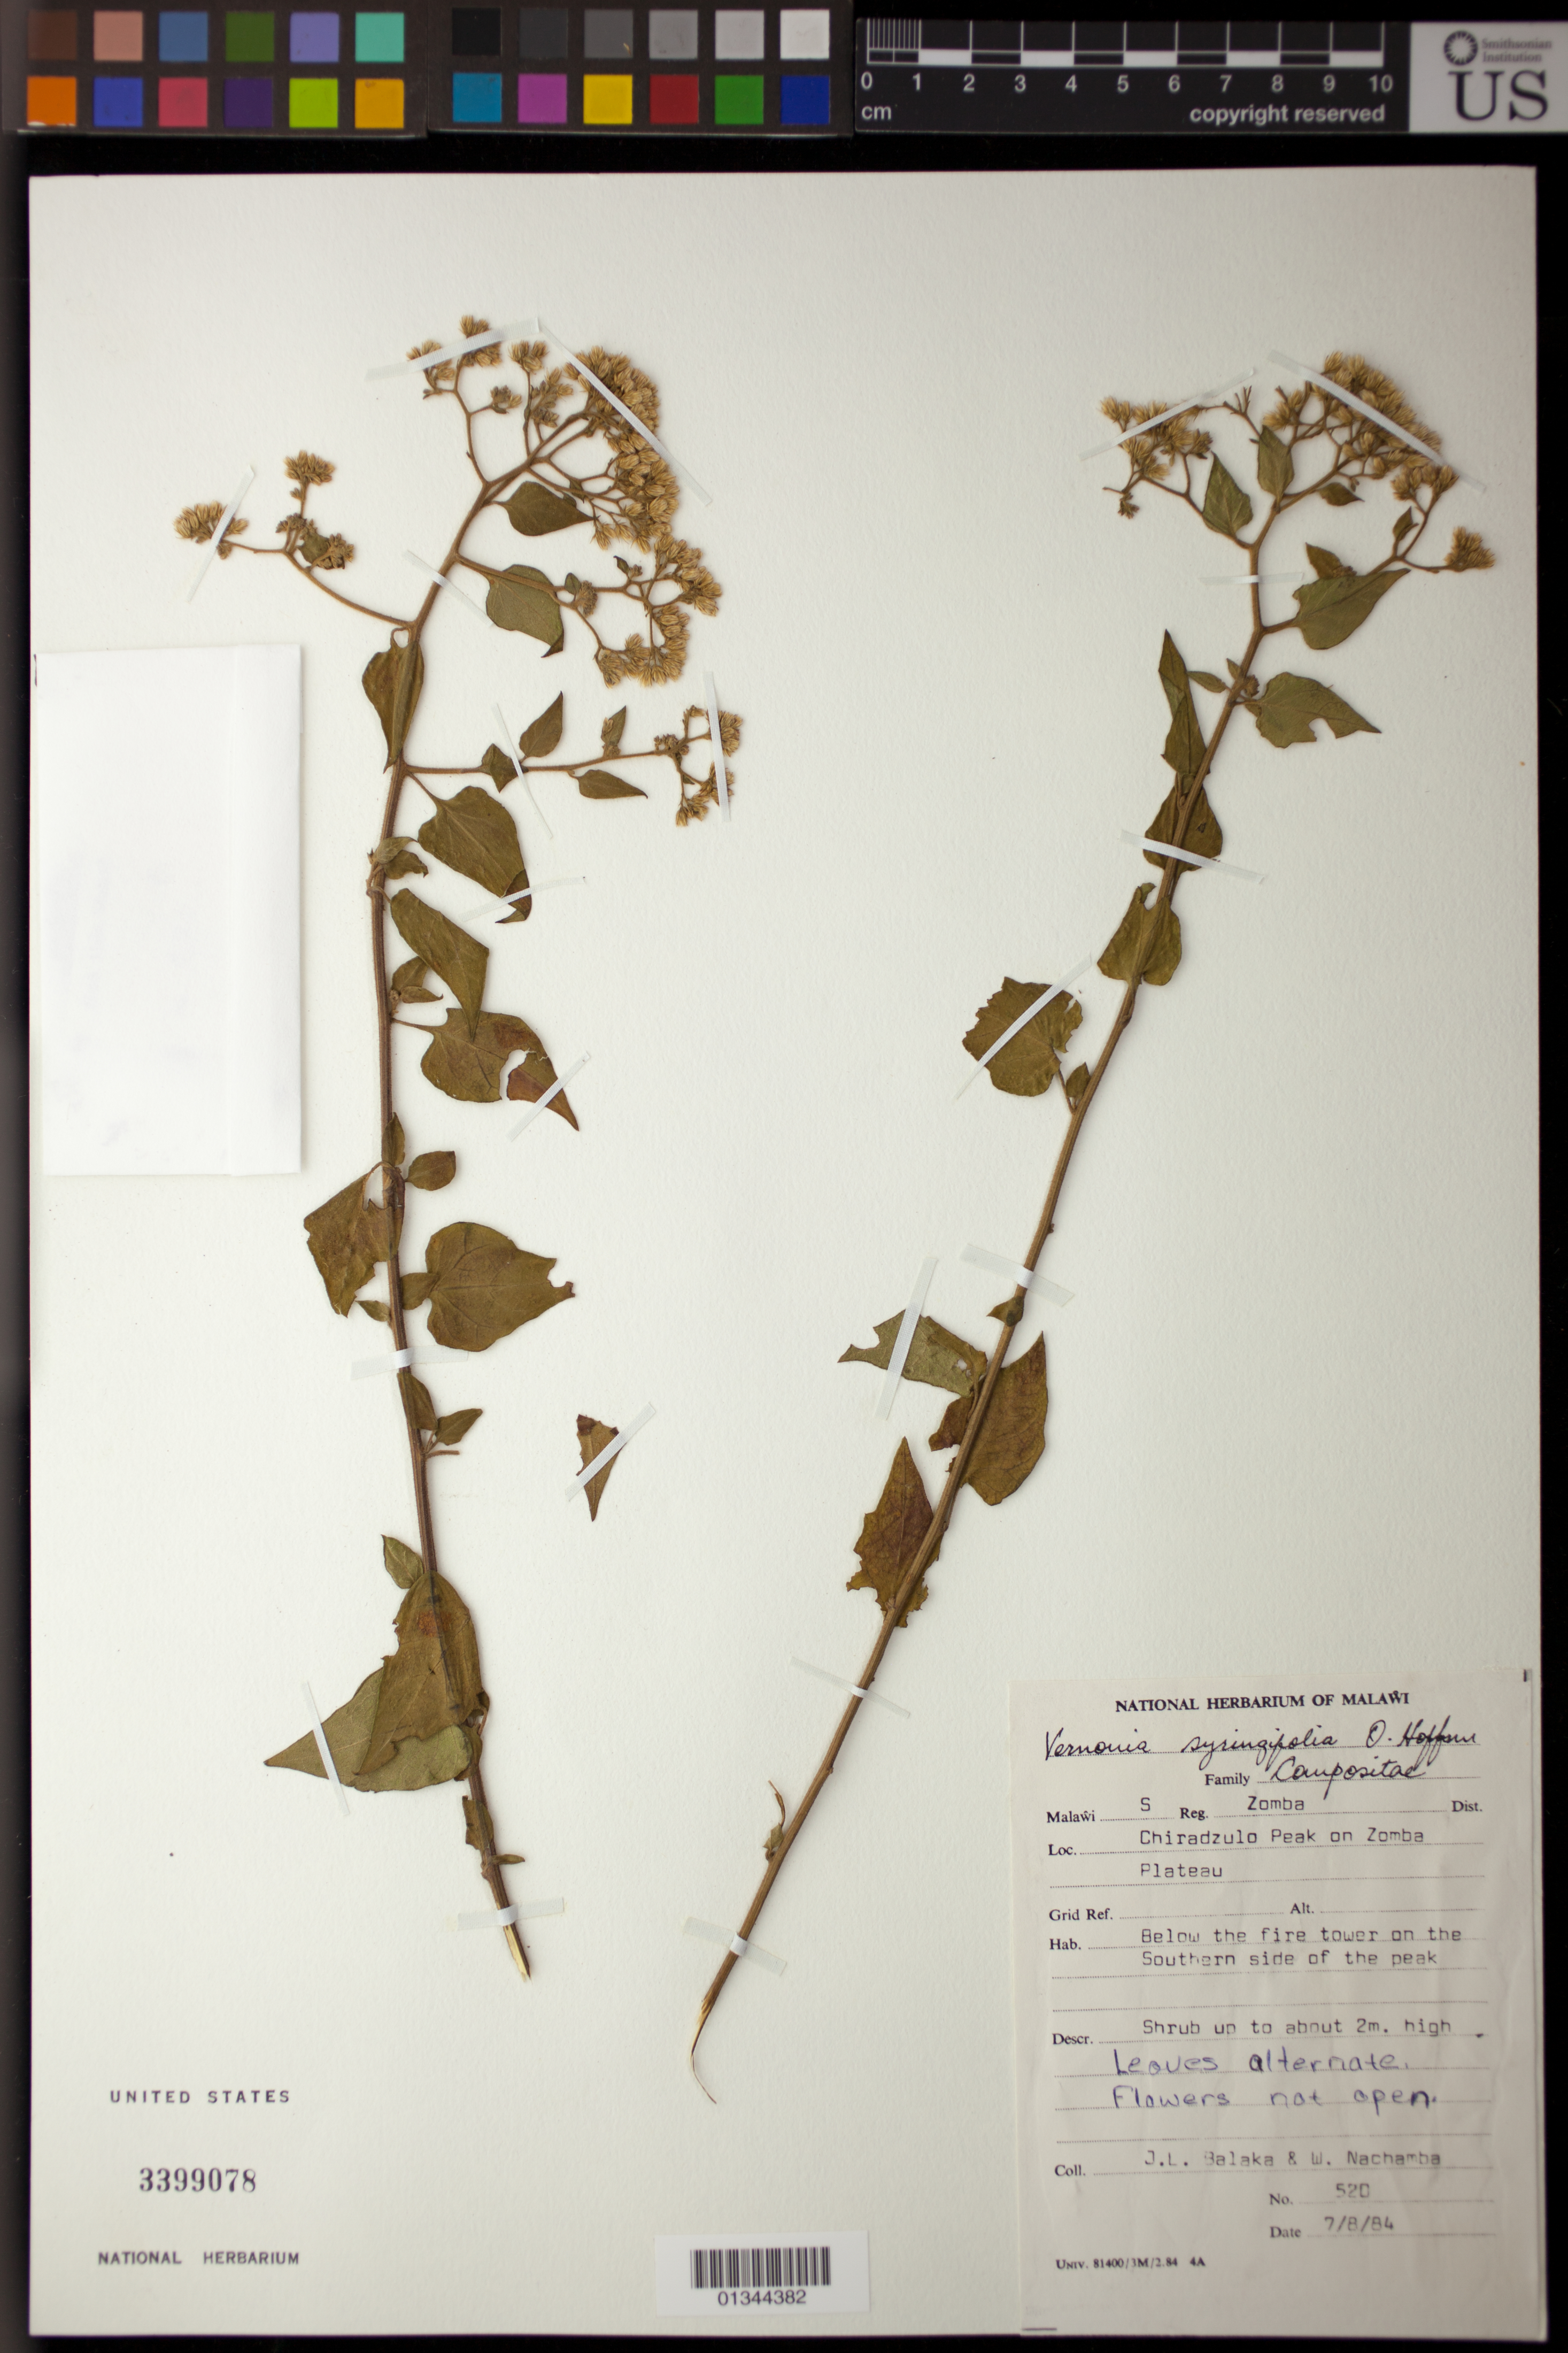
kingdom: Plantae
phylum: Tracheophyta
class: Magnoliopsida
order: Asterales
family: Asteraceae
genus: Vernonia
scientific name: Vernonia syringifolia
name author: O. Hoffm.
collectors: J. Balaka & W. Nachamba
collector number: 520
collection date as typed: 7/8/1984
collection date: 1984-07-08 or 1984-08-07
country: Malawi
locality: Zomba District, Chiradzulo Peak on Zomba Plateau.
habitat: Below the fire tower on the Southern side of the peak.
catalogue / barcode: US 3399078